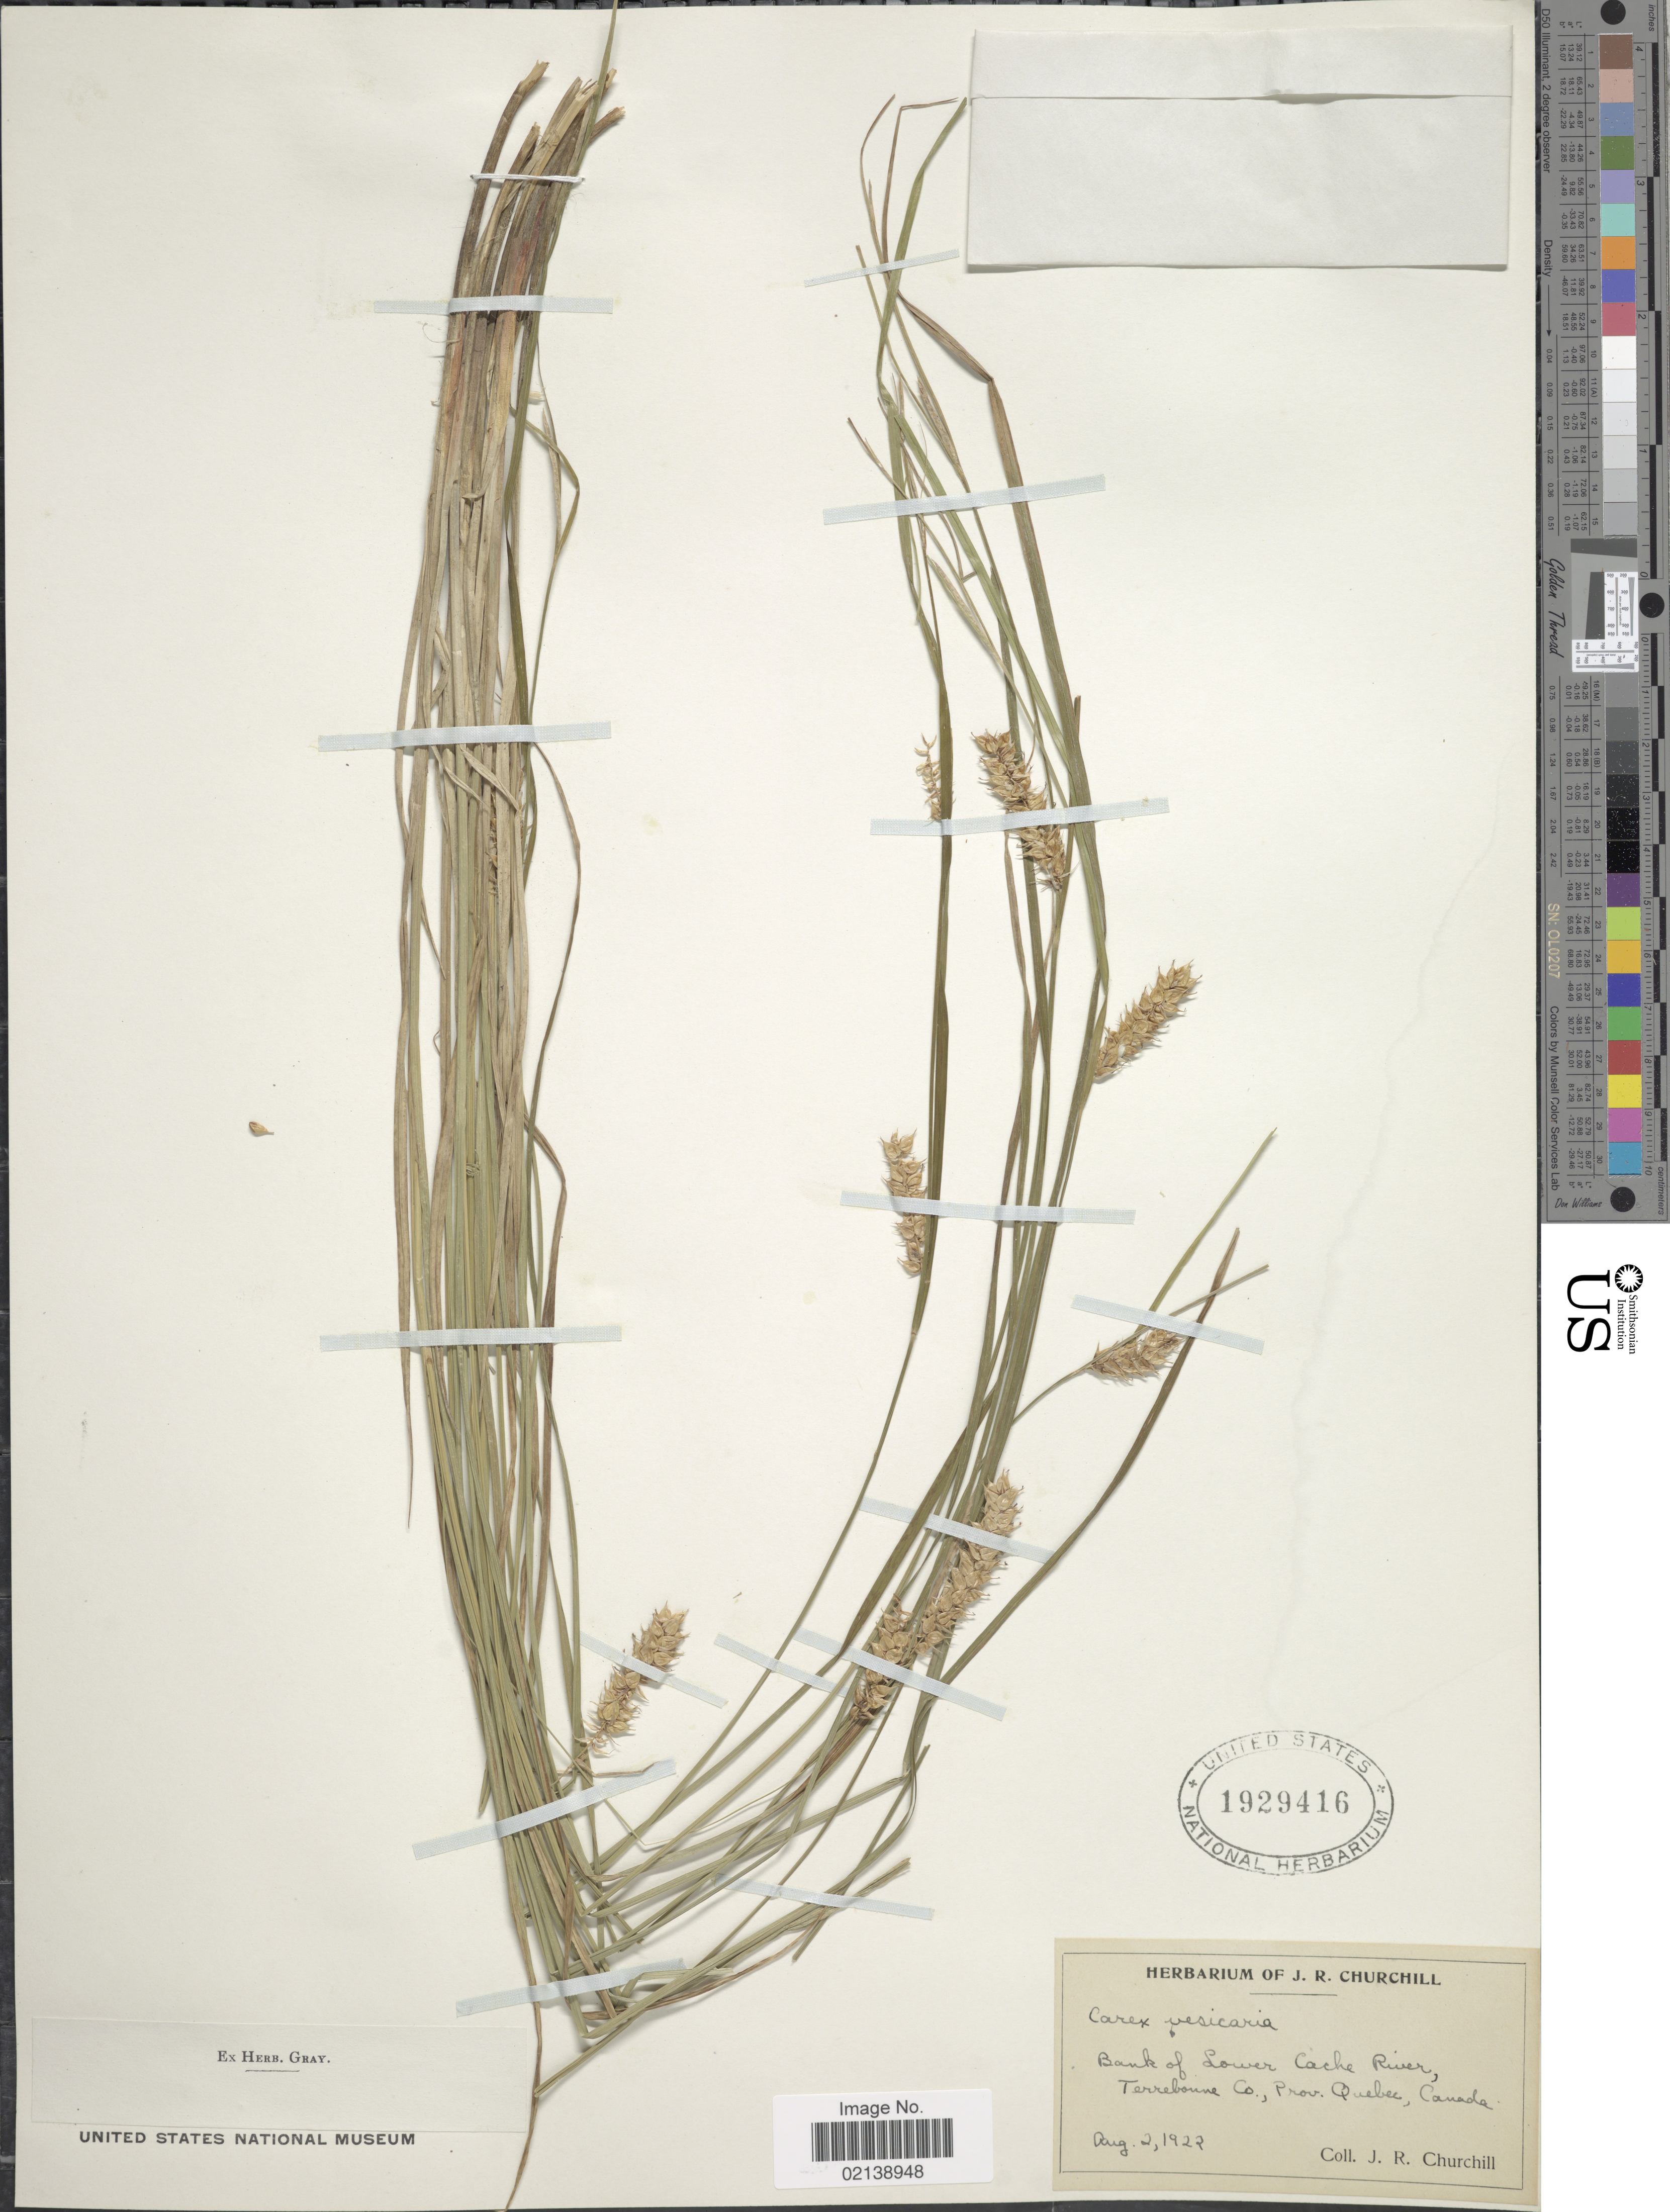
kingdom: Plantae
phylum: Tracheophyta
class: Liliopsida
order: Poales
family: Cyperaceae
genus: Carex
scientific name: Carex vesicaria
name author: L.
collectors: J. Churchill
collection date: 1922-08-02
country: Canada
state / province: Quebec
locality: Bank of Lower Cache River, Terrebonne Co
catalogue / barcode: US 1929416